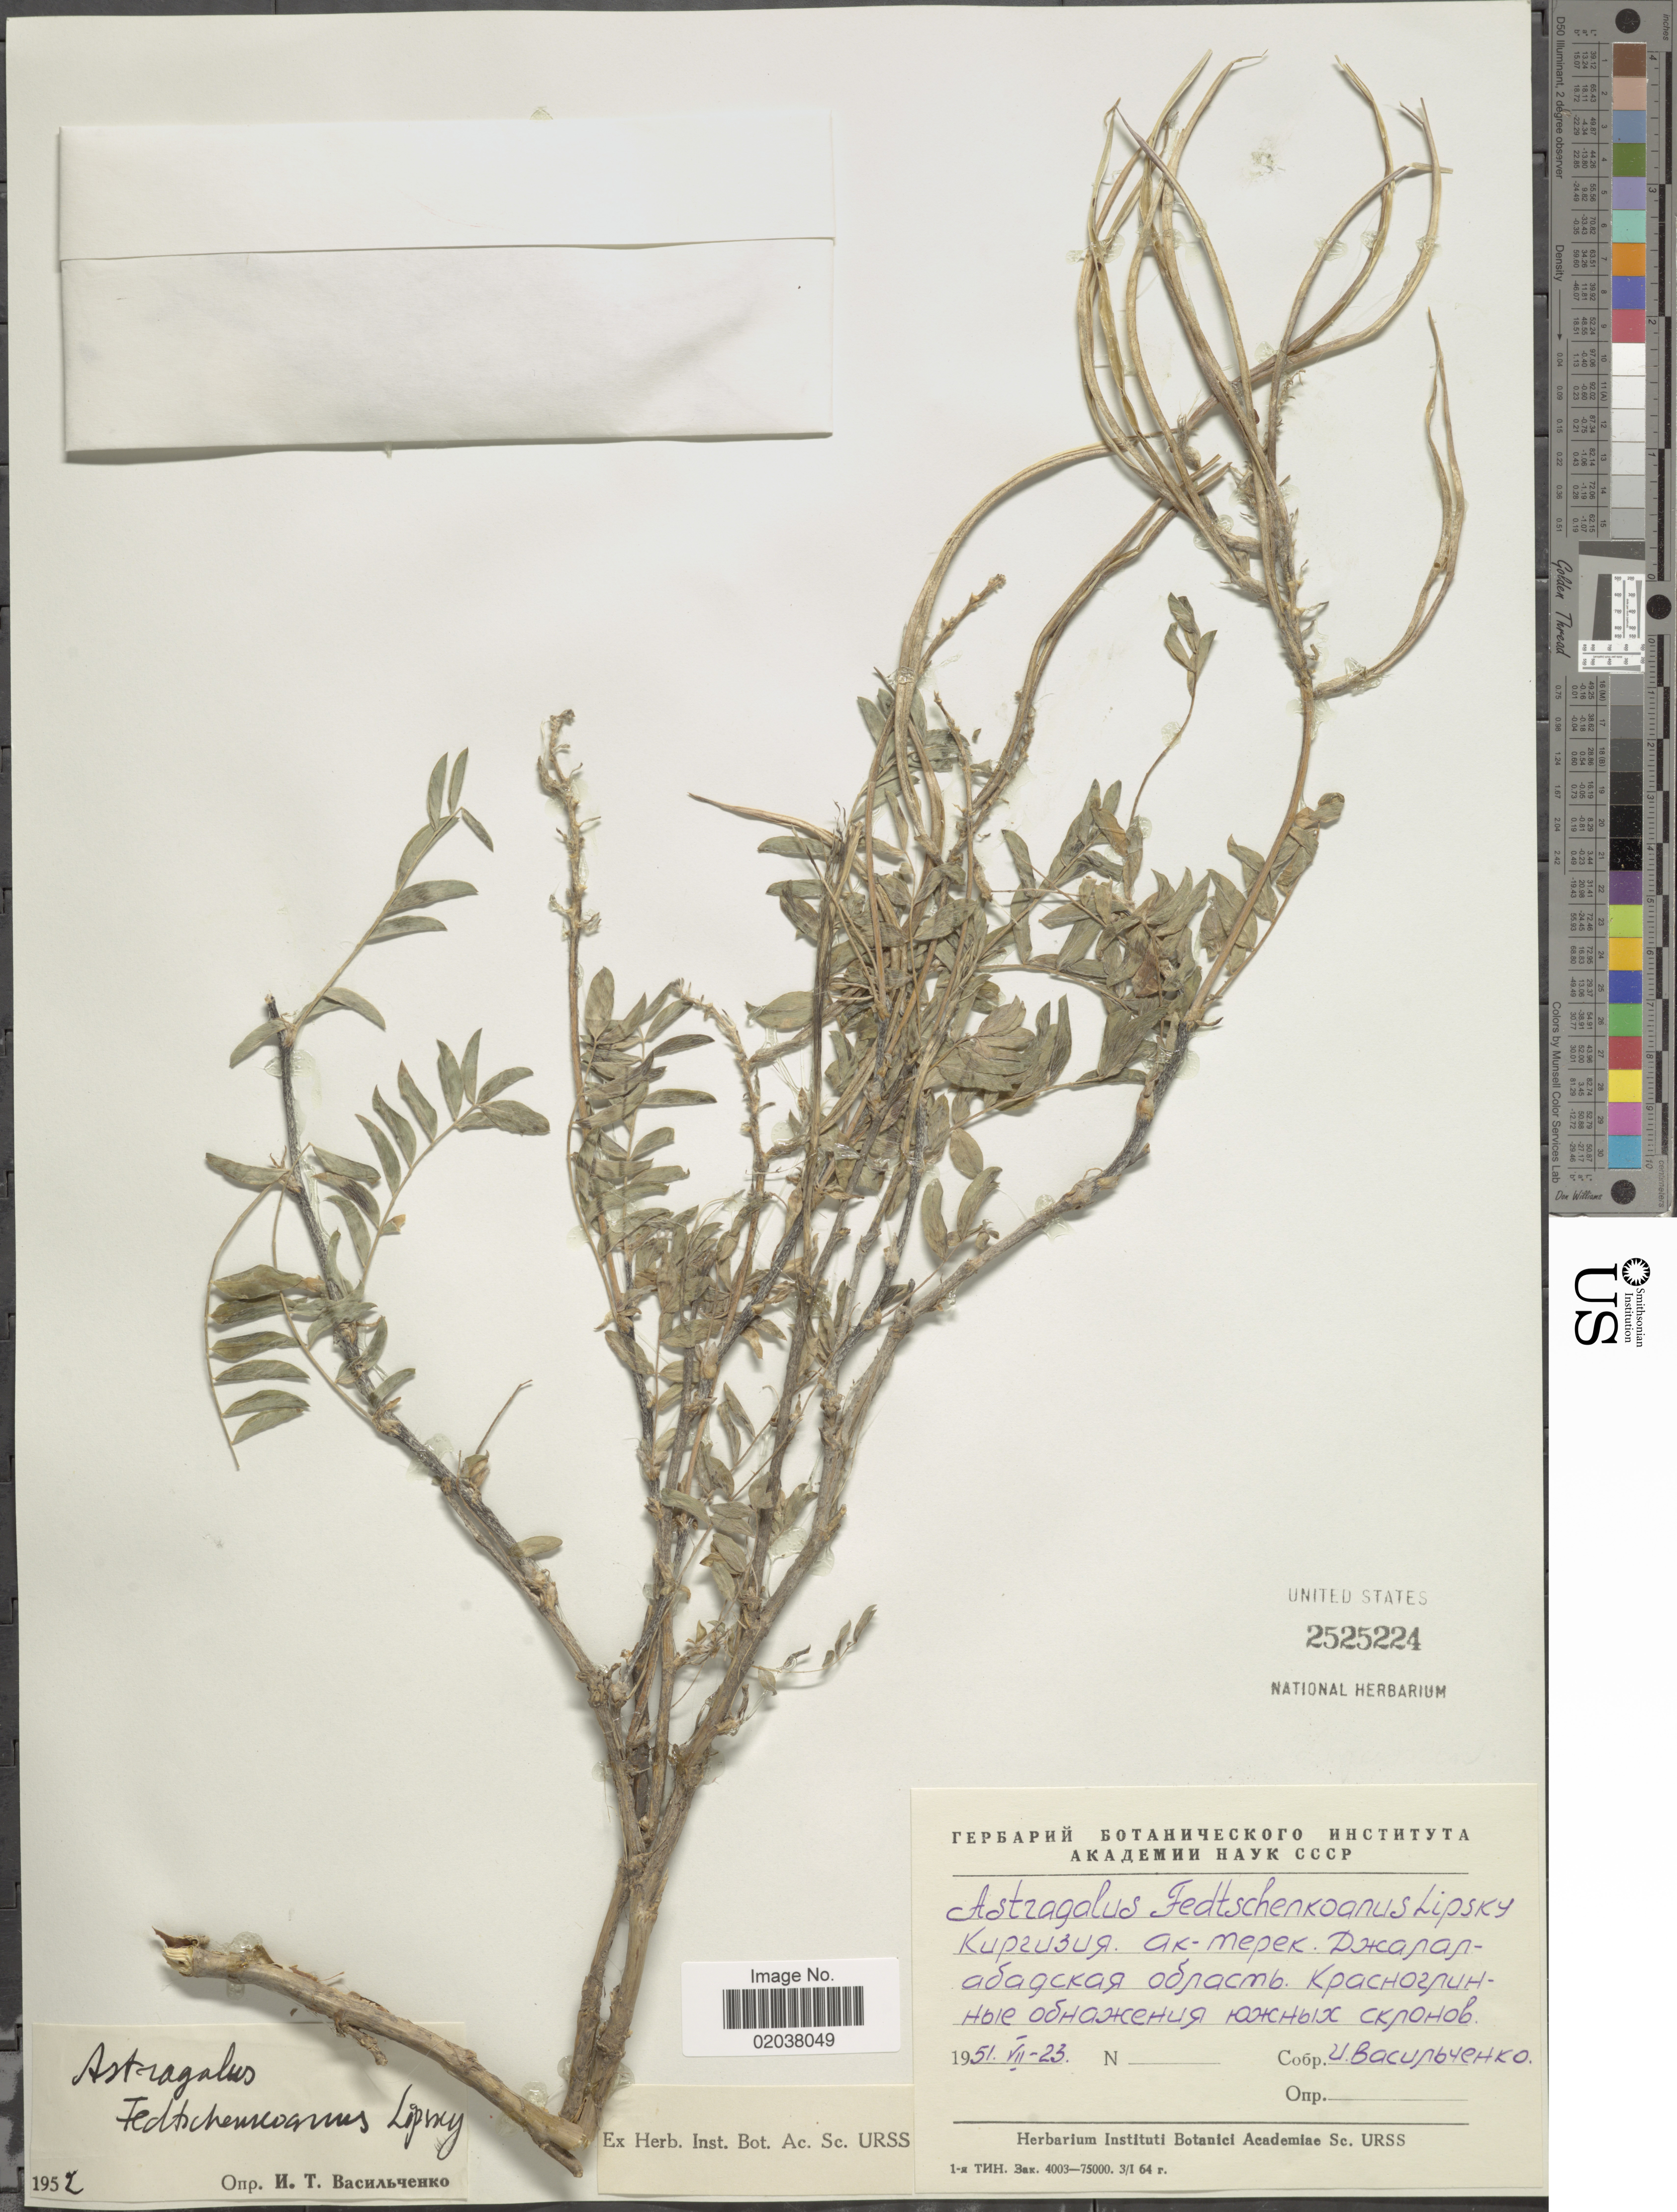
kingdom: Plantae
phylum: Tracheophyta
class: Magnoliopsida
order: Fabales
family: Fabaceae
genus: Astragalus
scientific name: Astragalus fedtschenkoanus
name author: Lipsky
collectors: I. Vassilczenko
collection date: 1951-07-23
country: Kyrgyzstan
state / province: Jalal-Abad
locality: Ak- Terek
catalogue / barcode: US 2525224